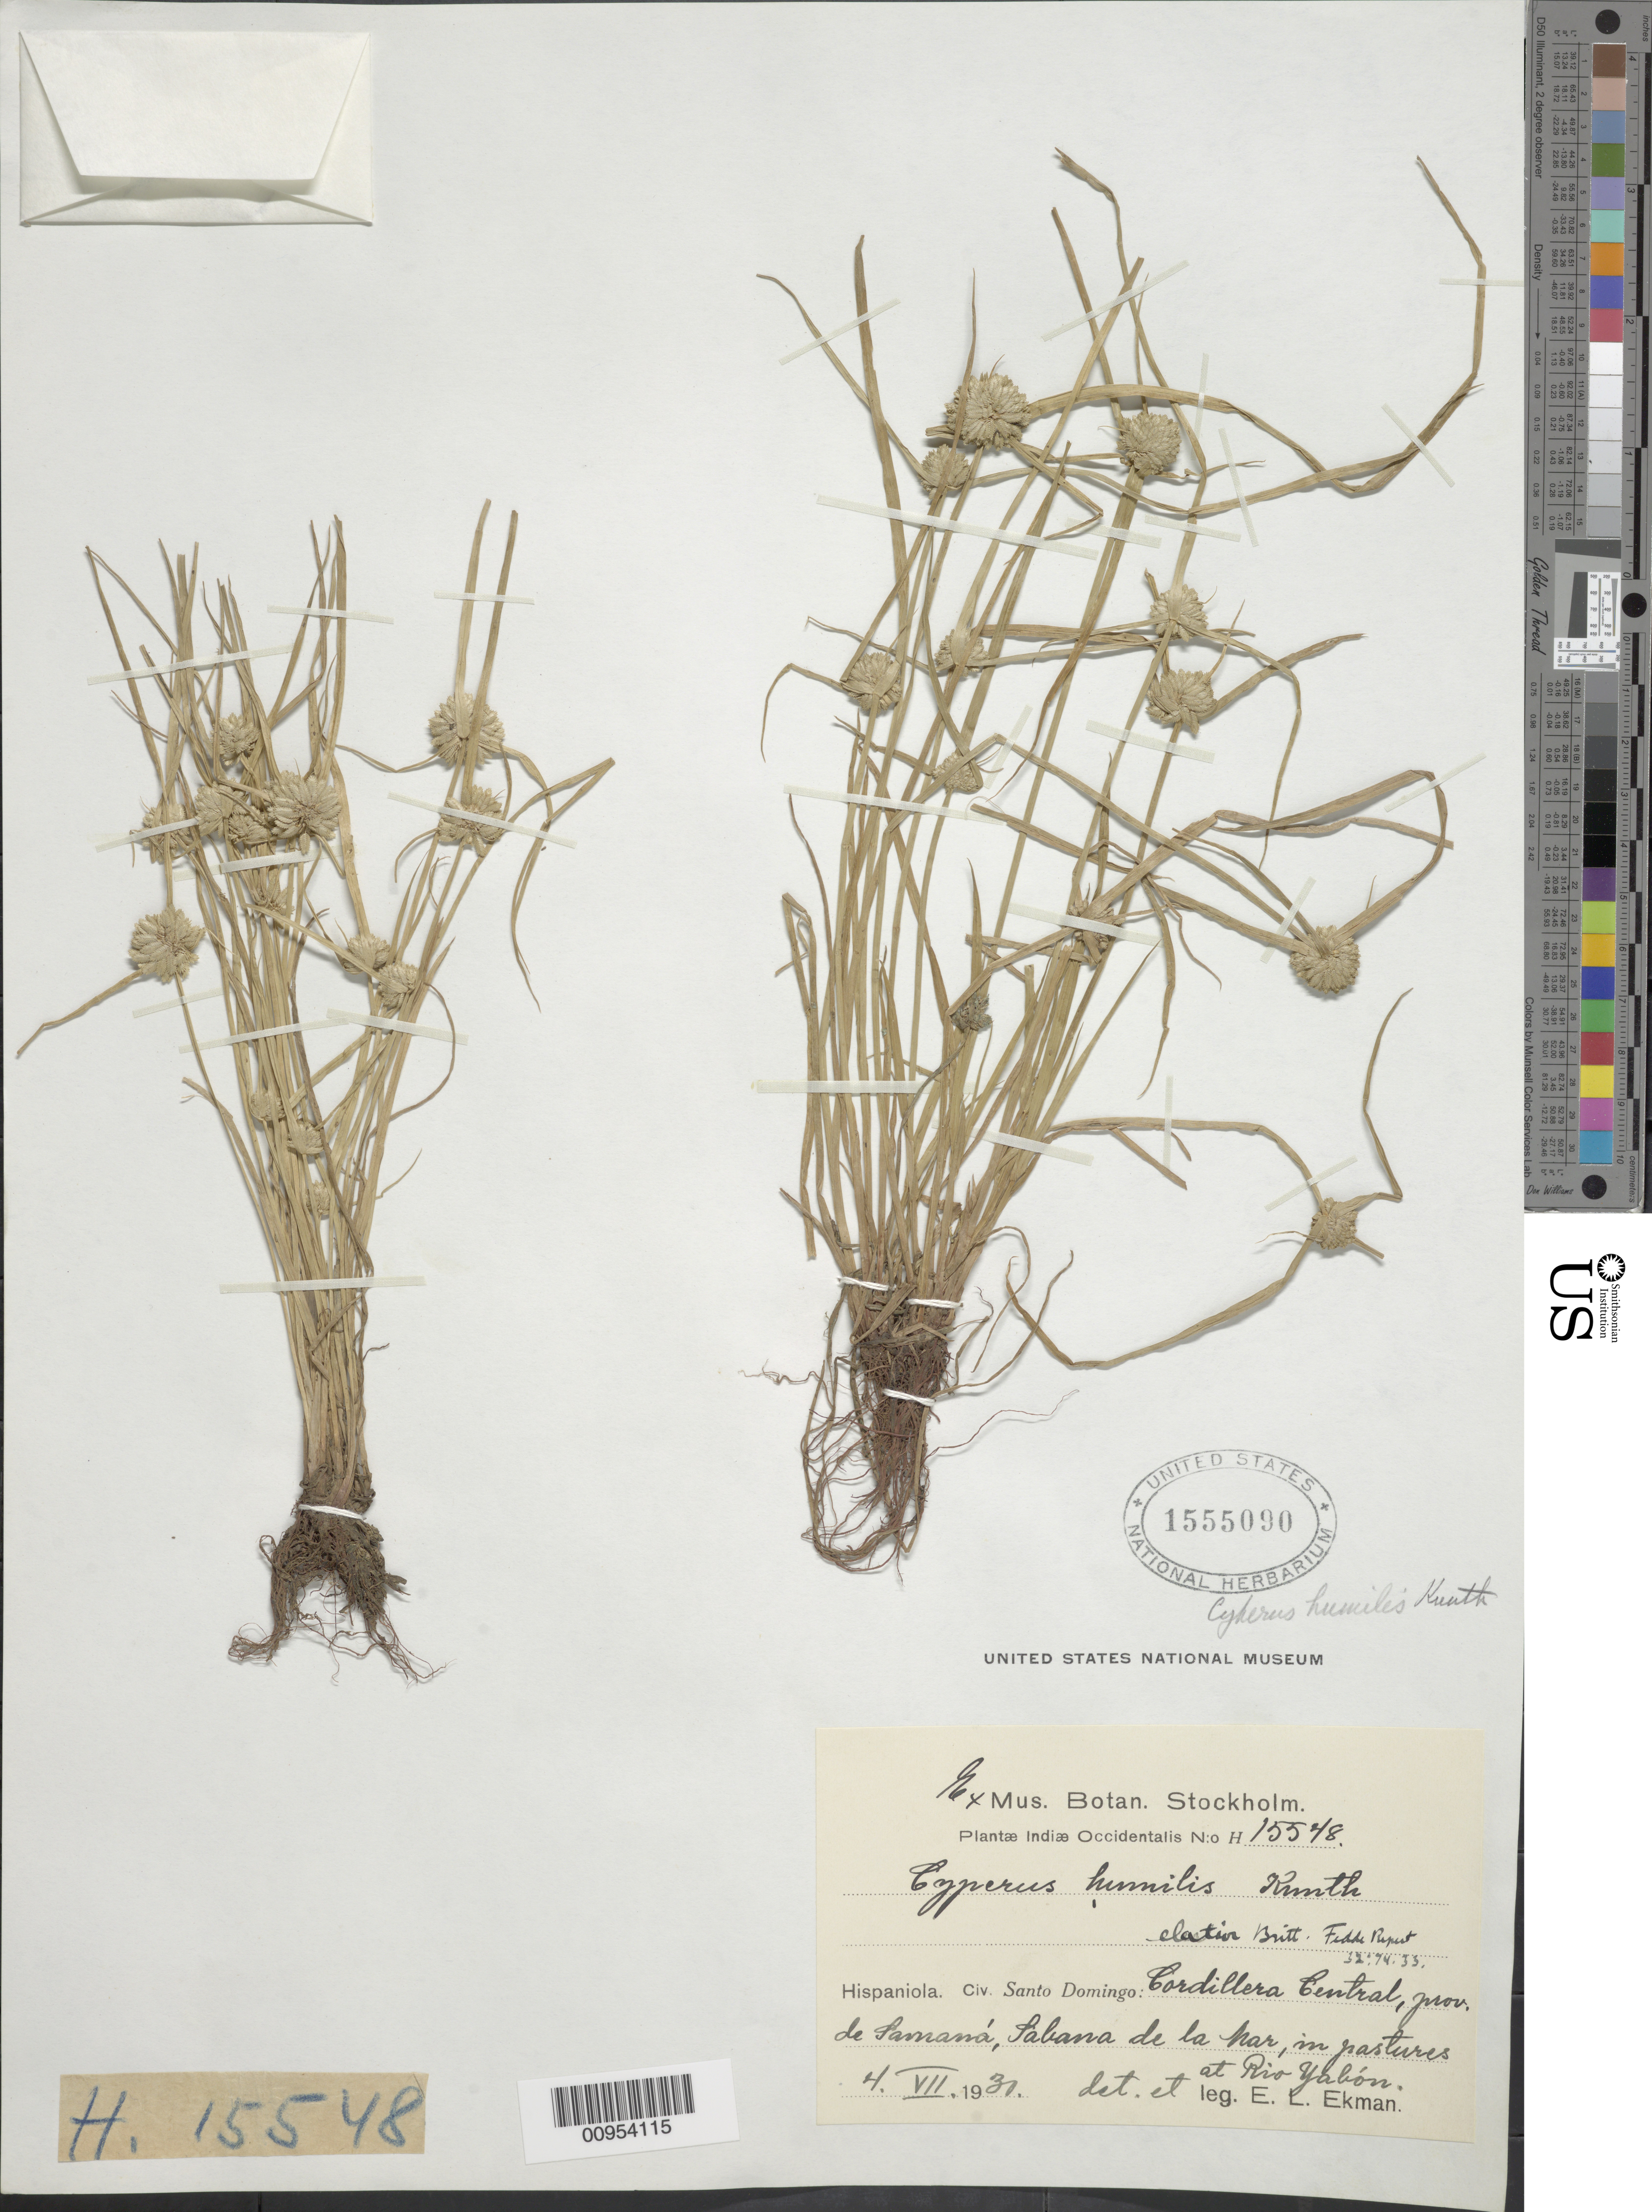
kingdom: Plantae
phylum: Tracheophyta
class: Liliopsida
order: Poales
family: Cyperaceae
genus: Cyperus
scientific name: Cyperus humilis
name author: Kunth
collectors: E. L. Ekman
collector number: H 15548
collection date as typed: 04 Jul 1931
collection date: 1931-07-04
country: Dominican Republic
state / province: Samaná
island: Hispaniola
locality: Cordillera Central, Sabana de la Mar, pastures at Rio Yabón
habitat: Pastures at rio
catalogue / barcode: US 1555090